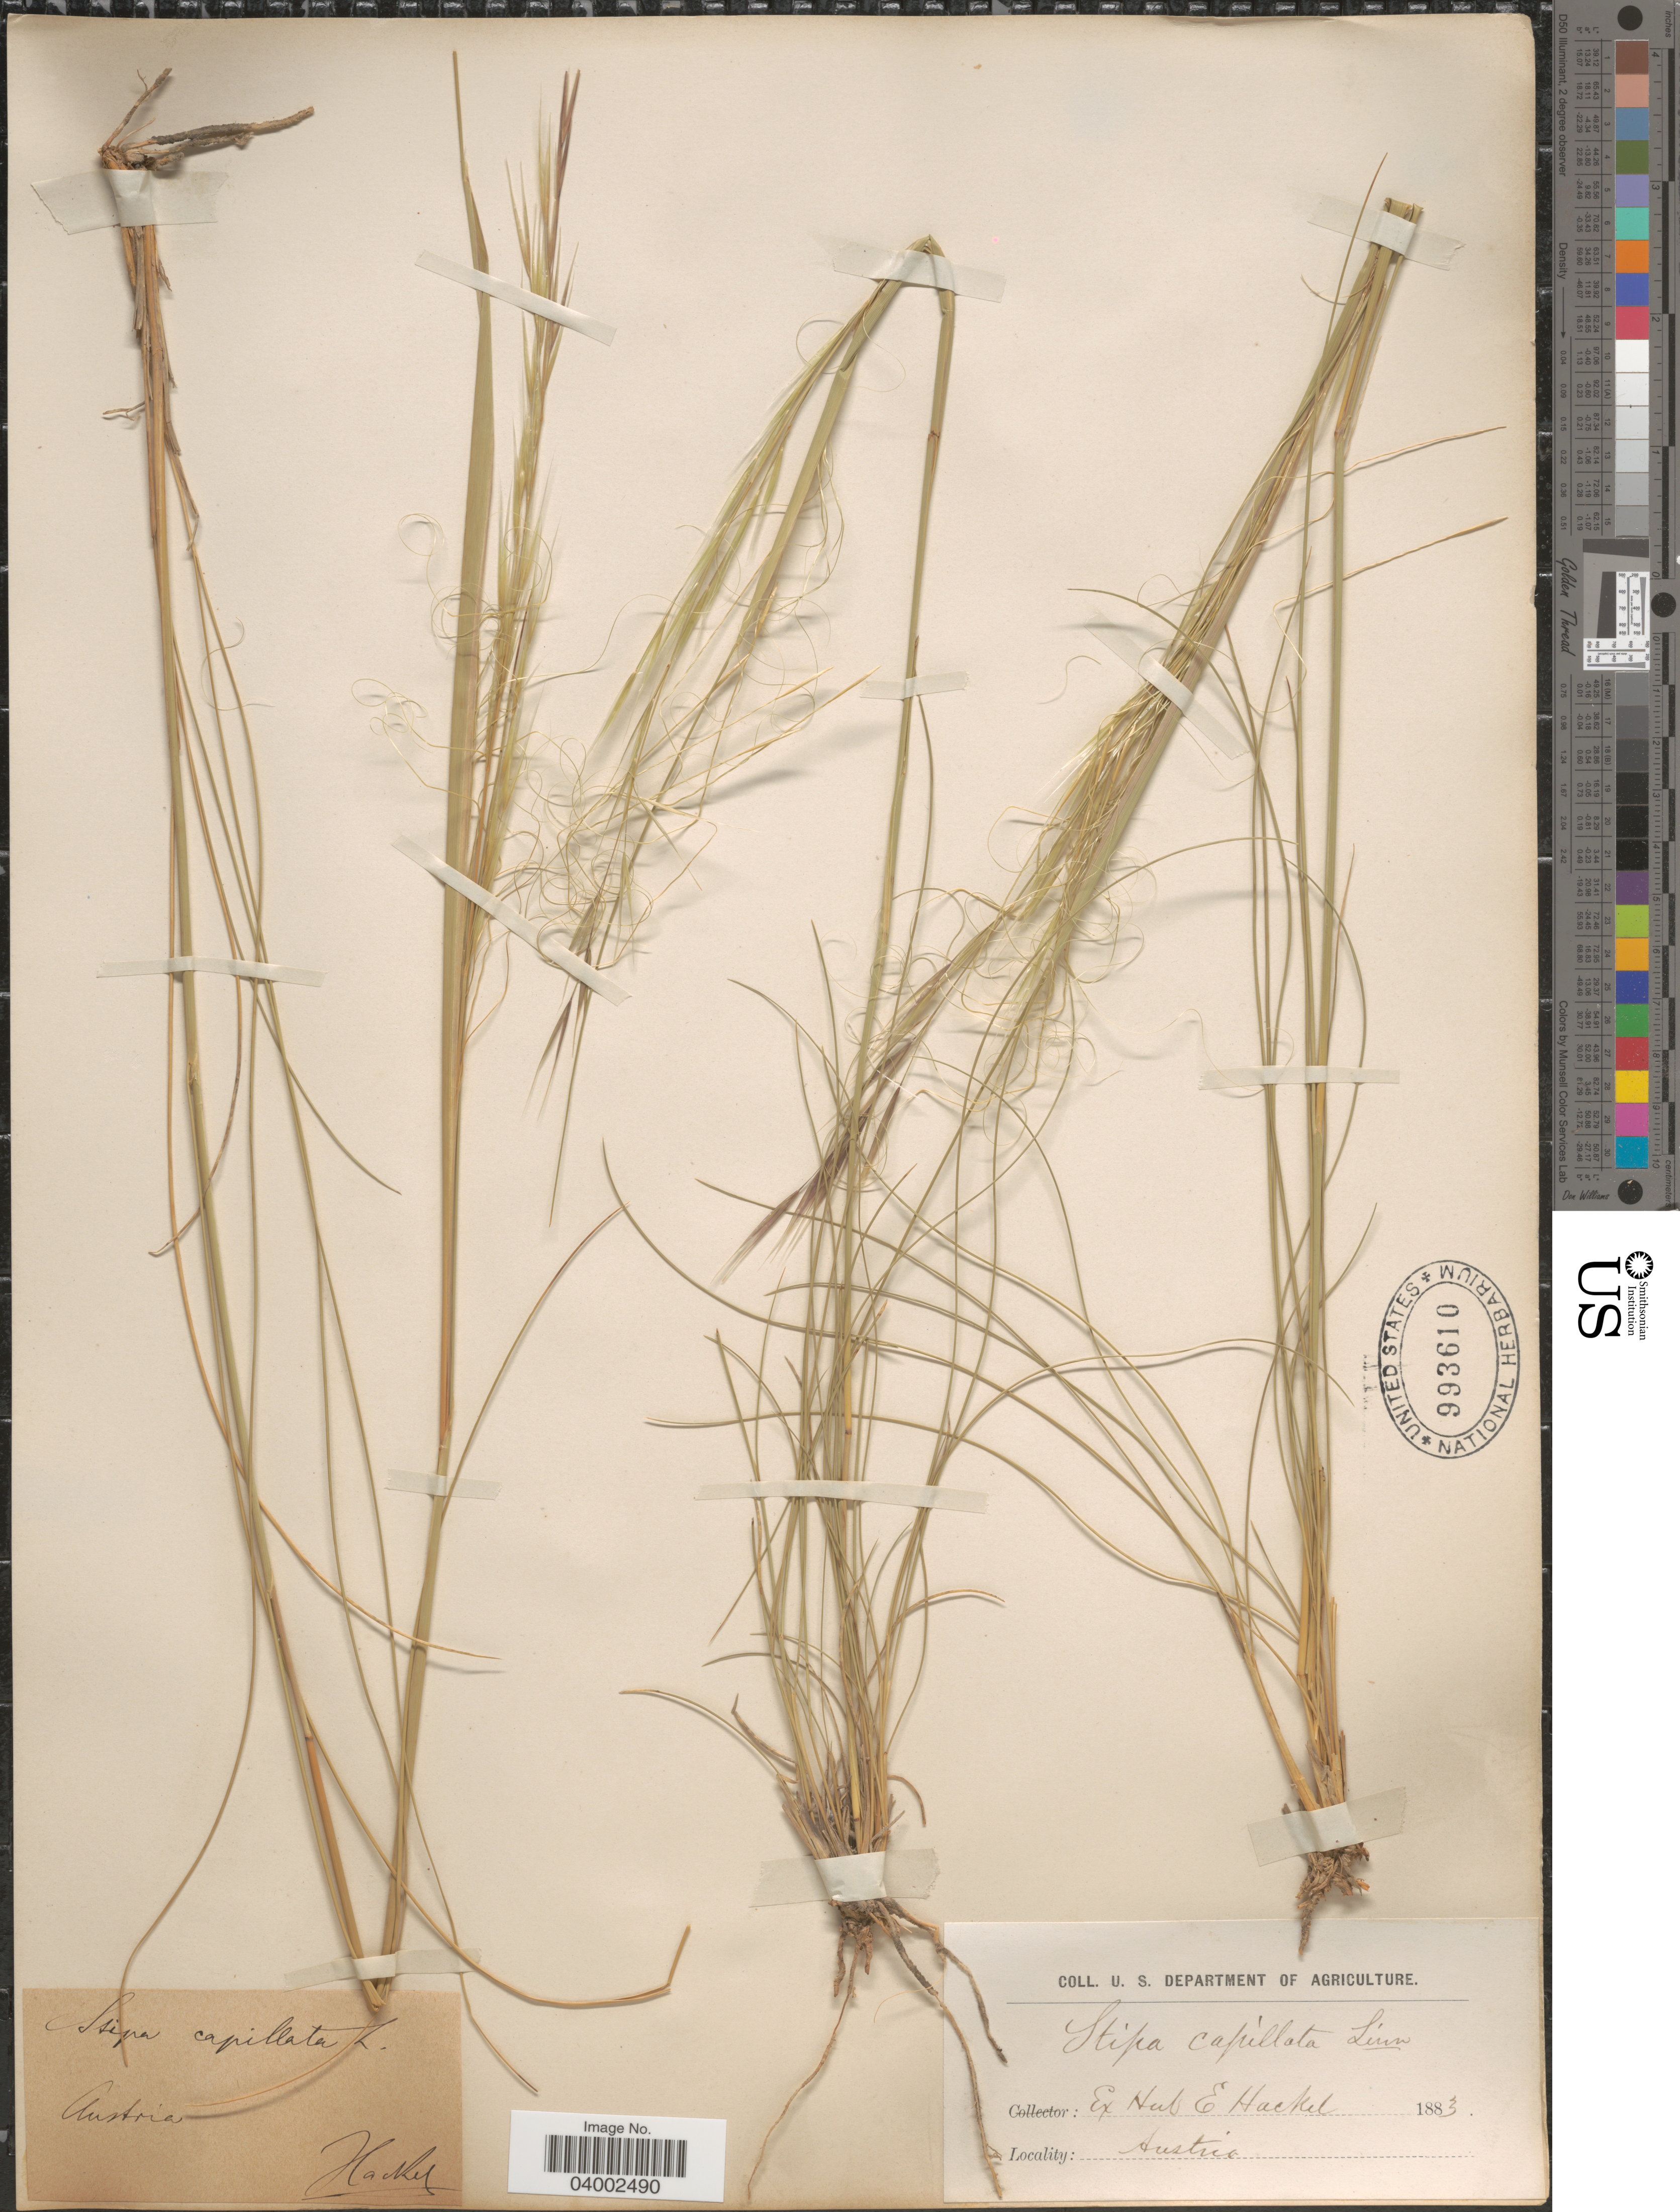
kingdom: Plantae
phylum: Tracheophyta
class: Liliopsida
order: Poales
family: Poaceae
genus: Stipa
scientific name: Stipa capillata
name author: L.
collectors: -. Hackel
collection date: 1883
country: Austria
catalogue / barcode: US 993610